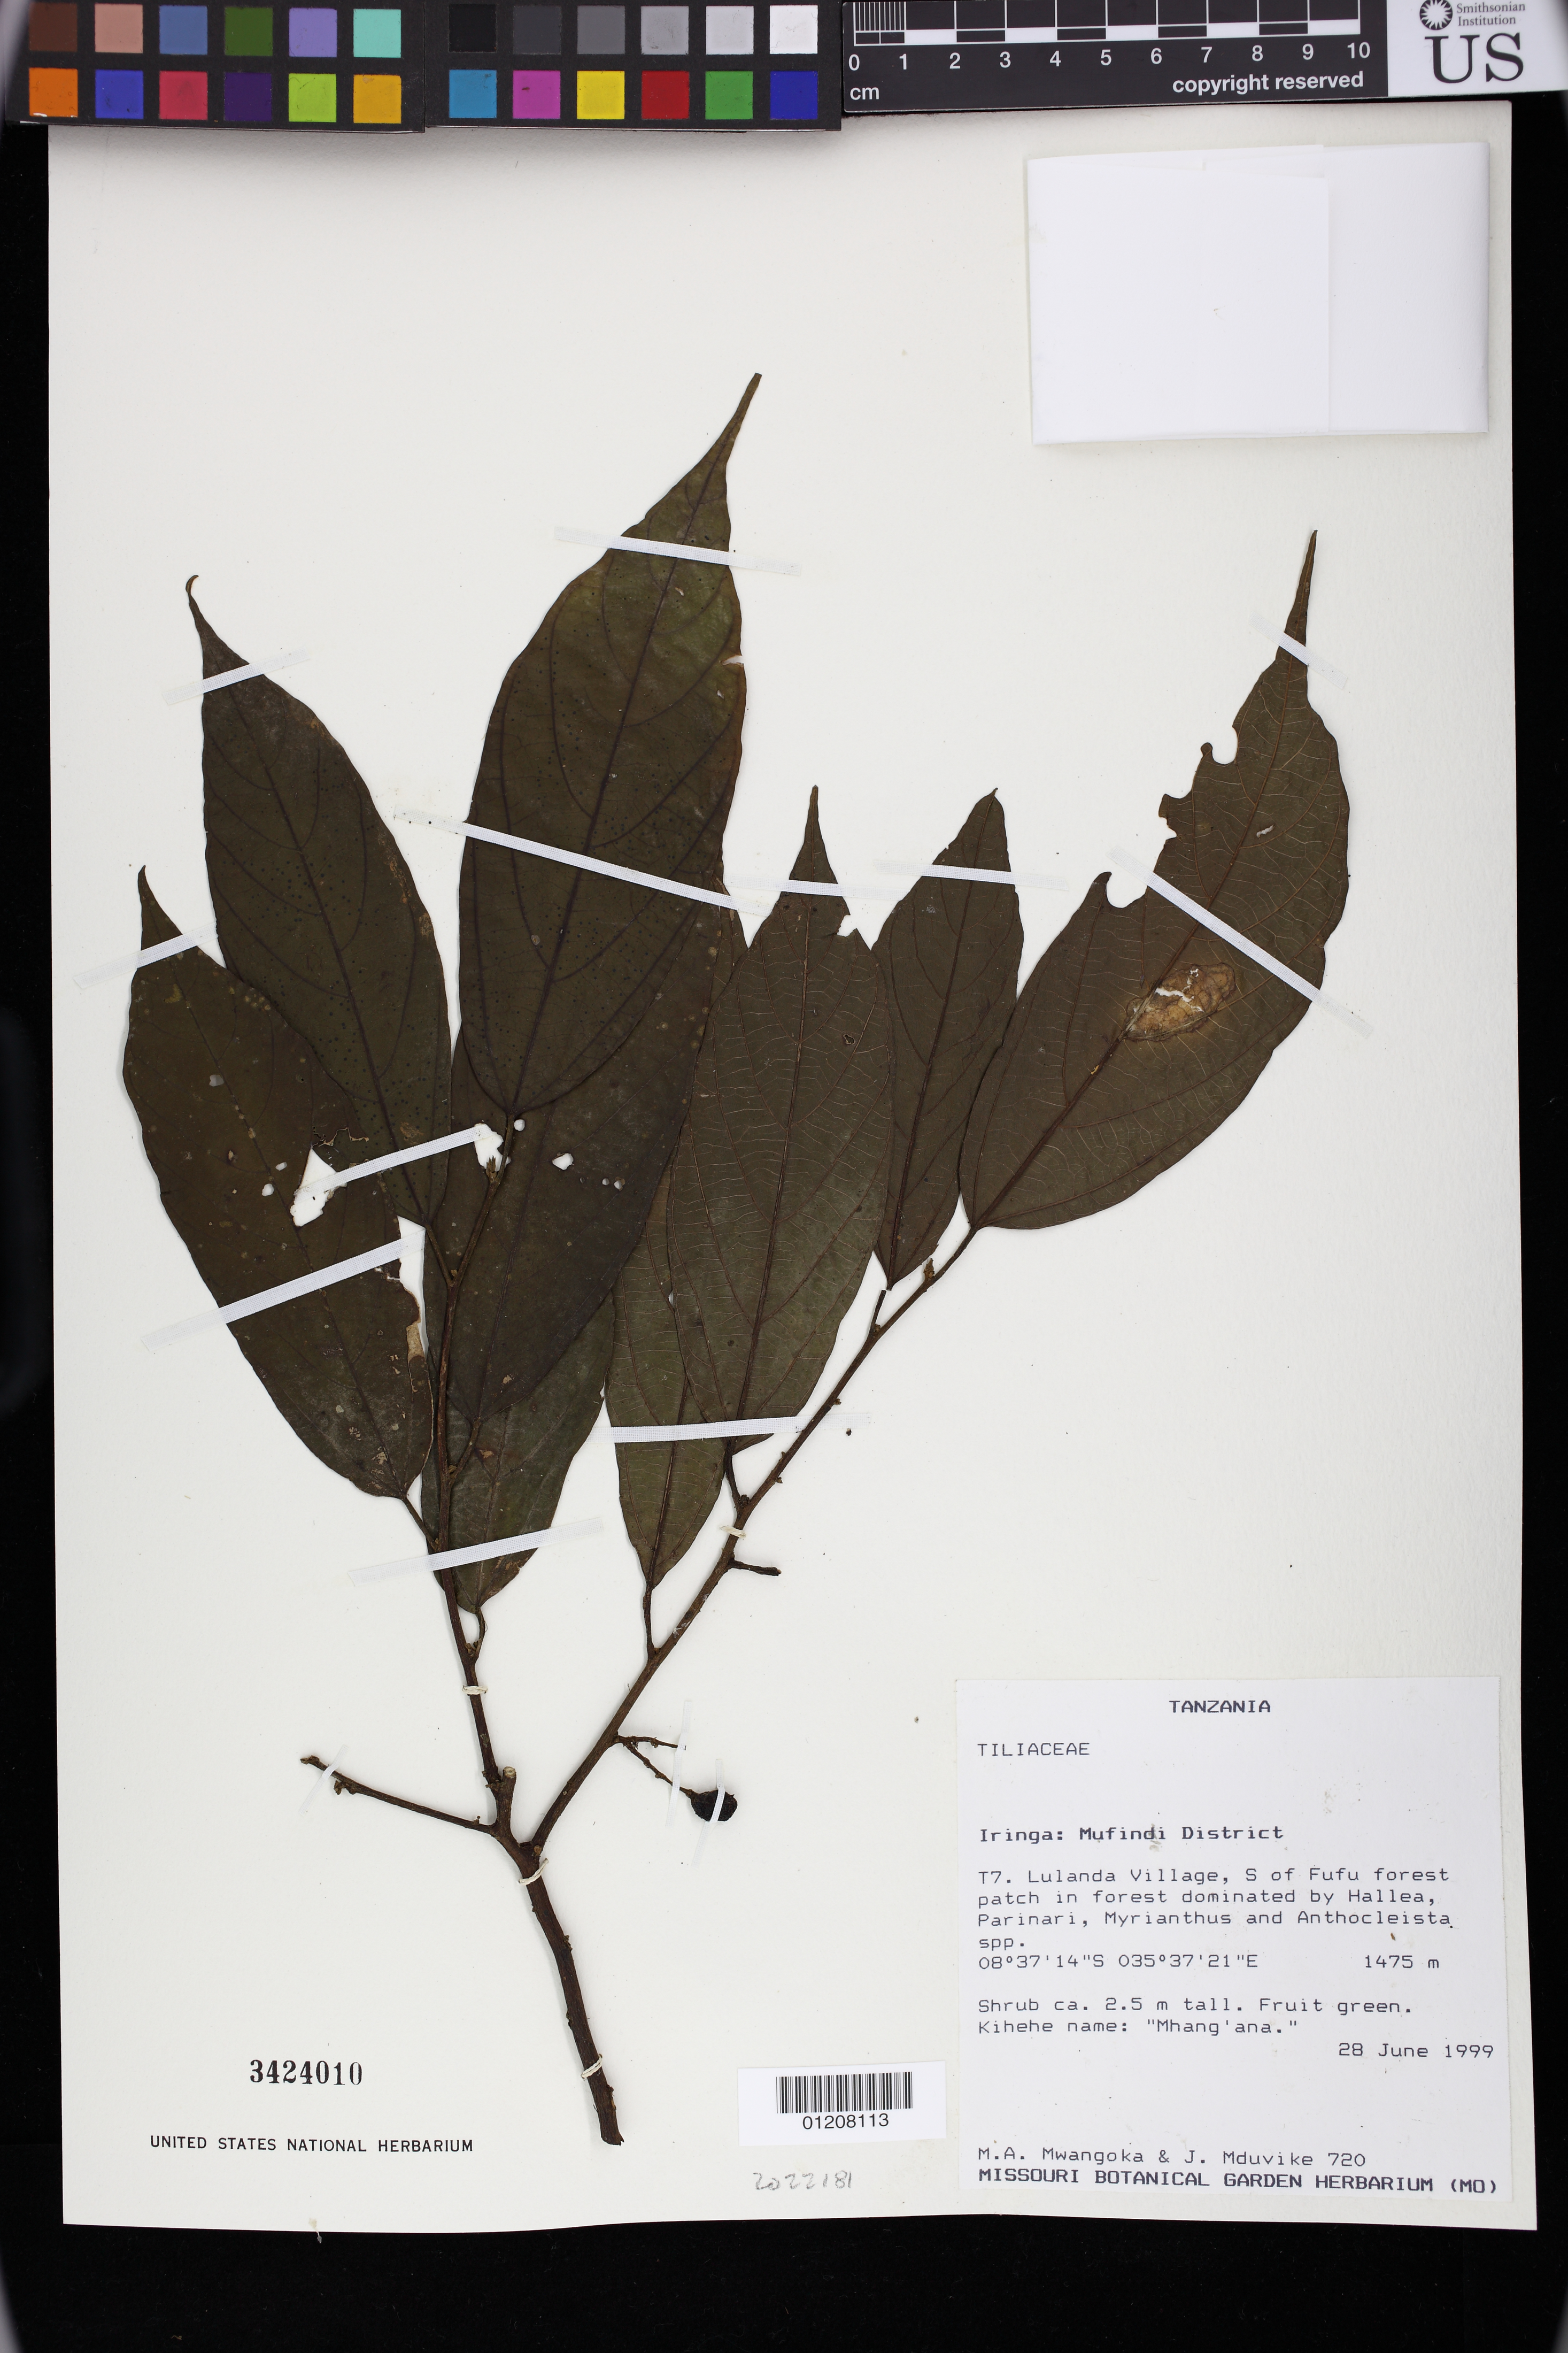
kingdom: Plantae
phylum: Tracheophyta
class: Magnoliopsida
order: Malvales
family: Malvaceae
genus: Grewia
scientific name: Grewia sp.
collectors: M. A. Mwangoka & J. Mduvike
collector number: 720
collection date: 1999-06-28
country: Tanzania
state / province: Iringa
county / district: Mufindi District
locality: T7. Lulanda Village, S of Fufu forest patch in forest dominated by Hallea, Parinari, Myrianthus and Anthocleista spp.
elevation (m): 1475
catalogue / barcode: US 3424010